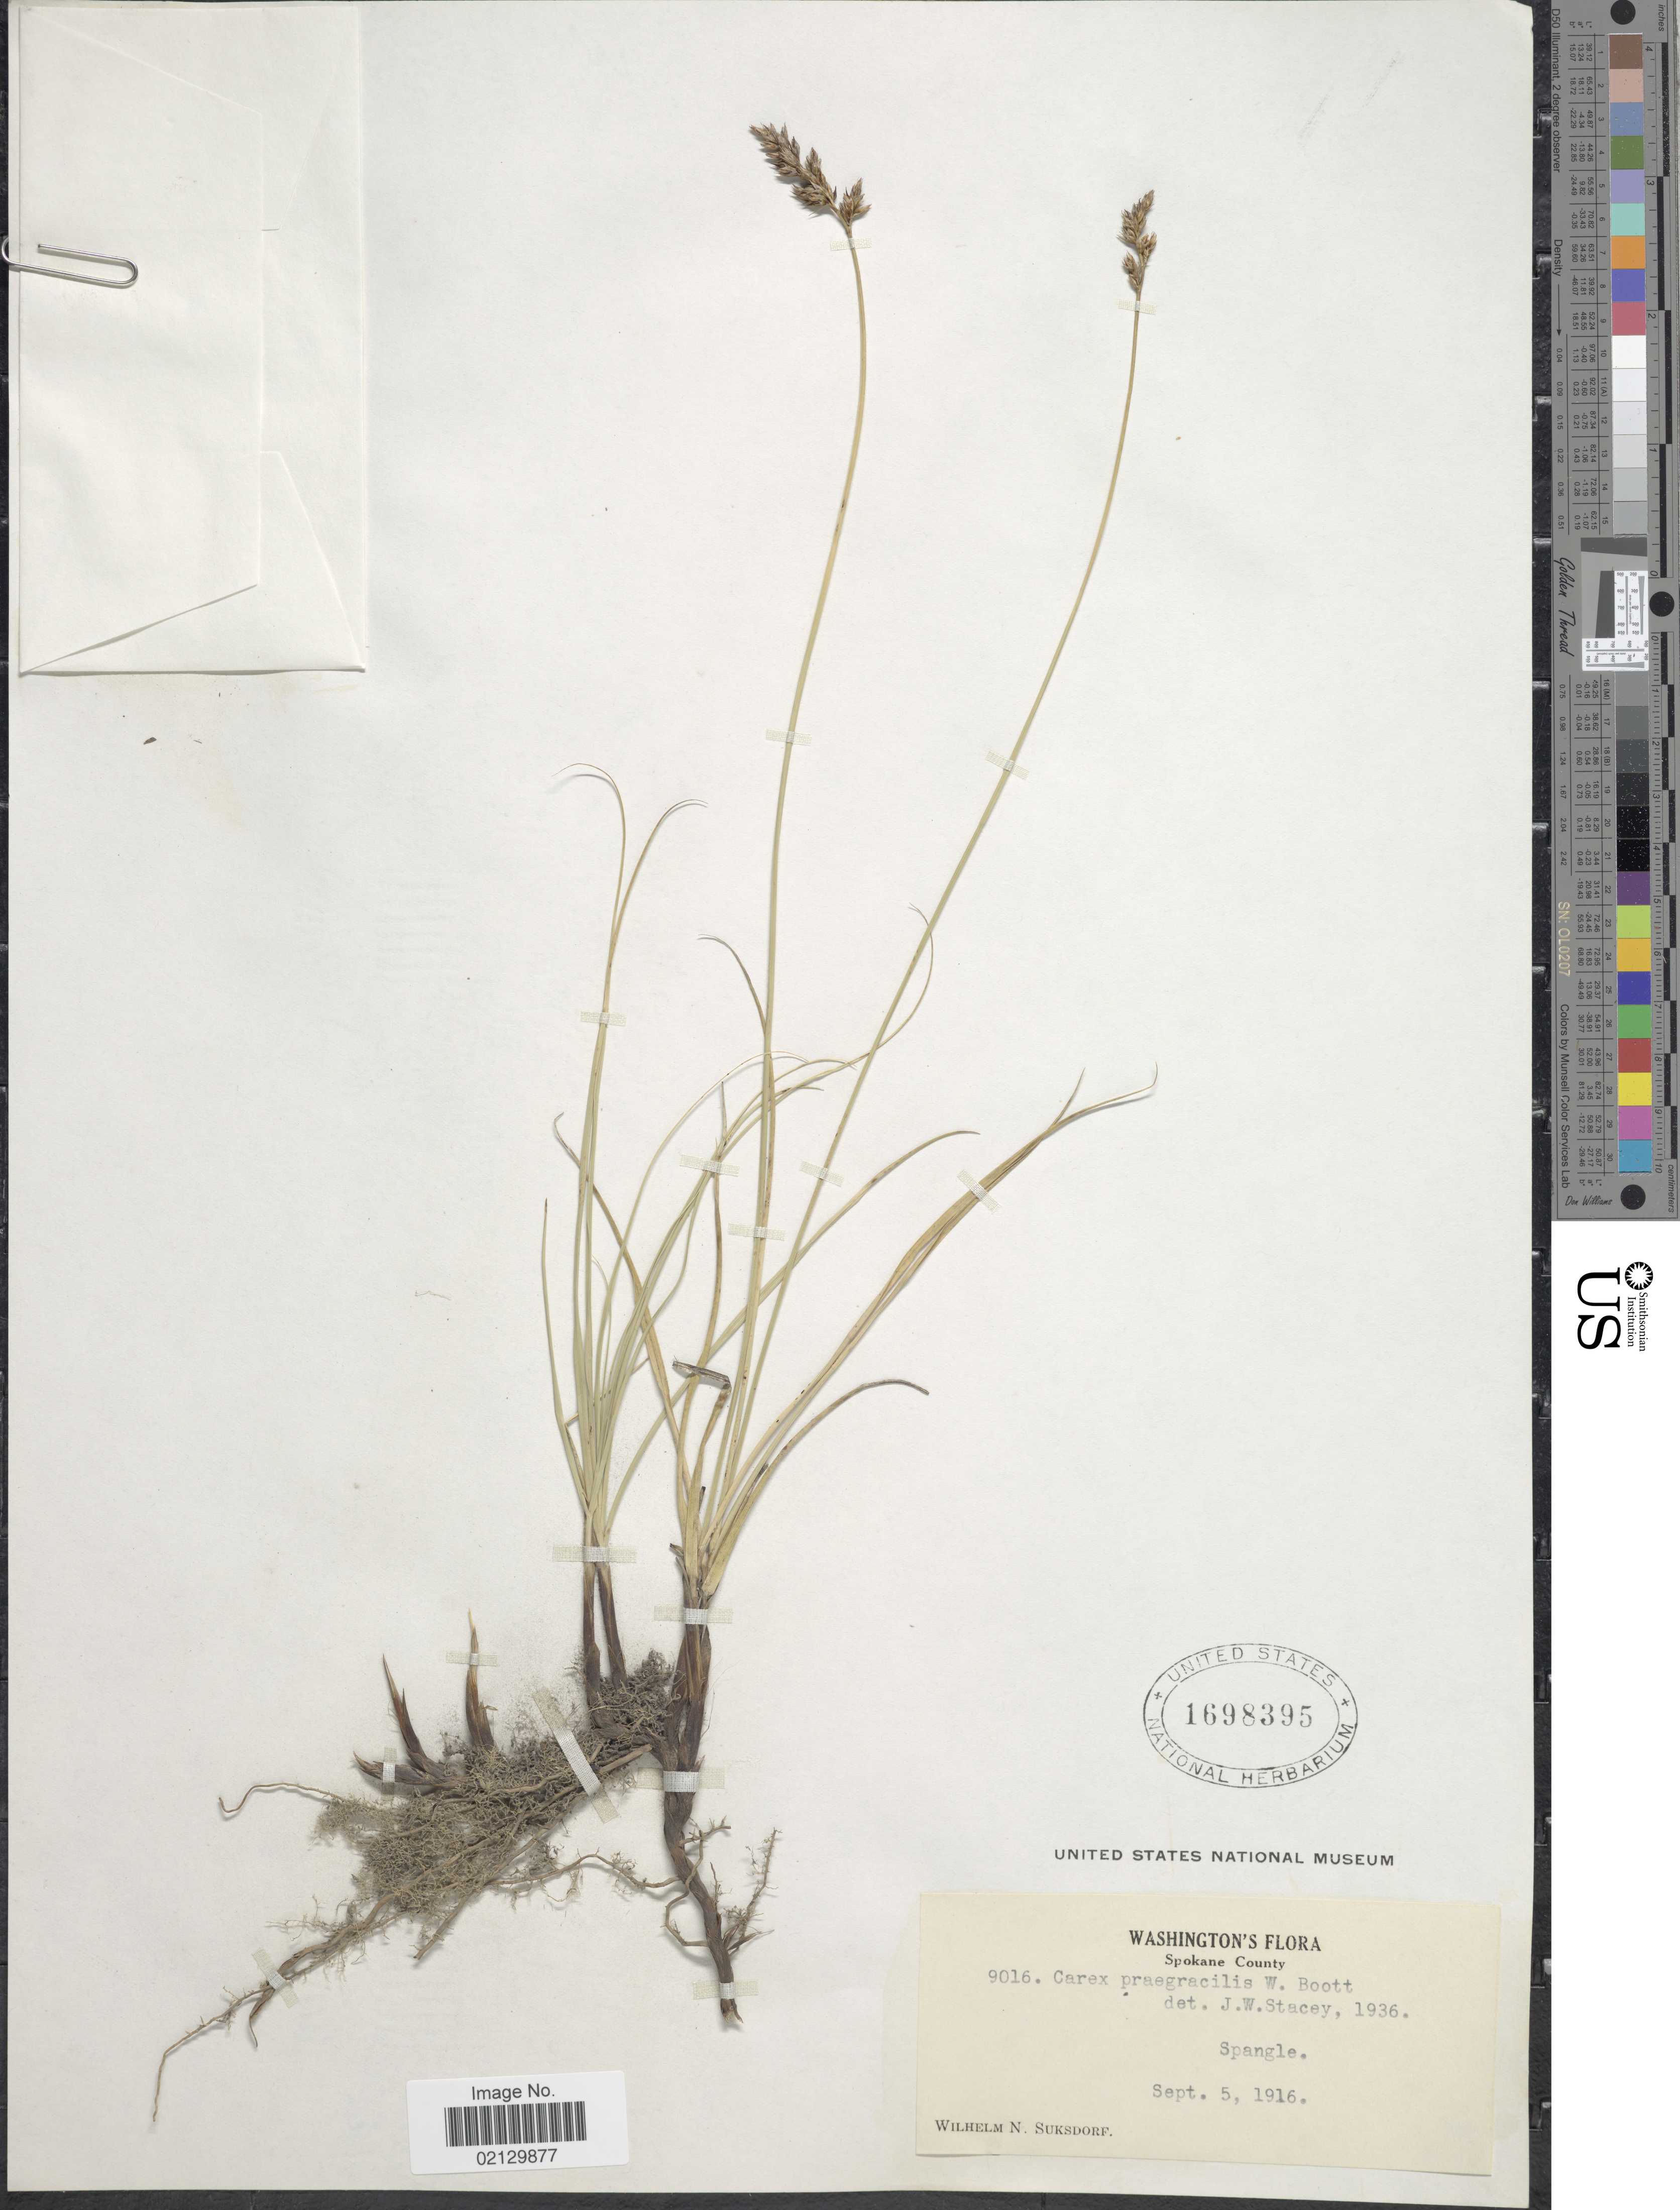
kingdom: Plantae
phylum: Tracheophyta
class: Liliopsida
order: Poales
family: Cyperaceae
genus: Carex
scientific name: Carex praegracilis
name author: W. Boott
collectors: W. N. Suksdorf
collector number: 9016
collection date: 1916-09-05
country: United States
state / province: Washington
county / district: Spokane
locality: Washington's. Spokane County. Spangle.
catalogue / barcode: US 1698395